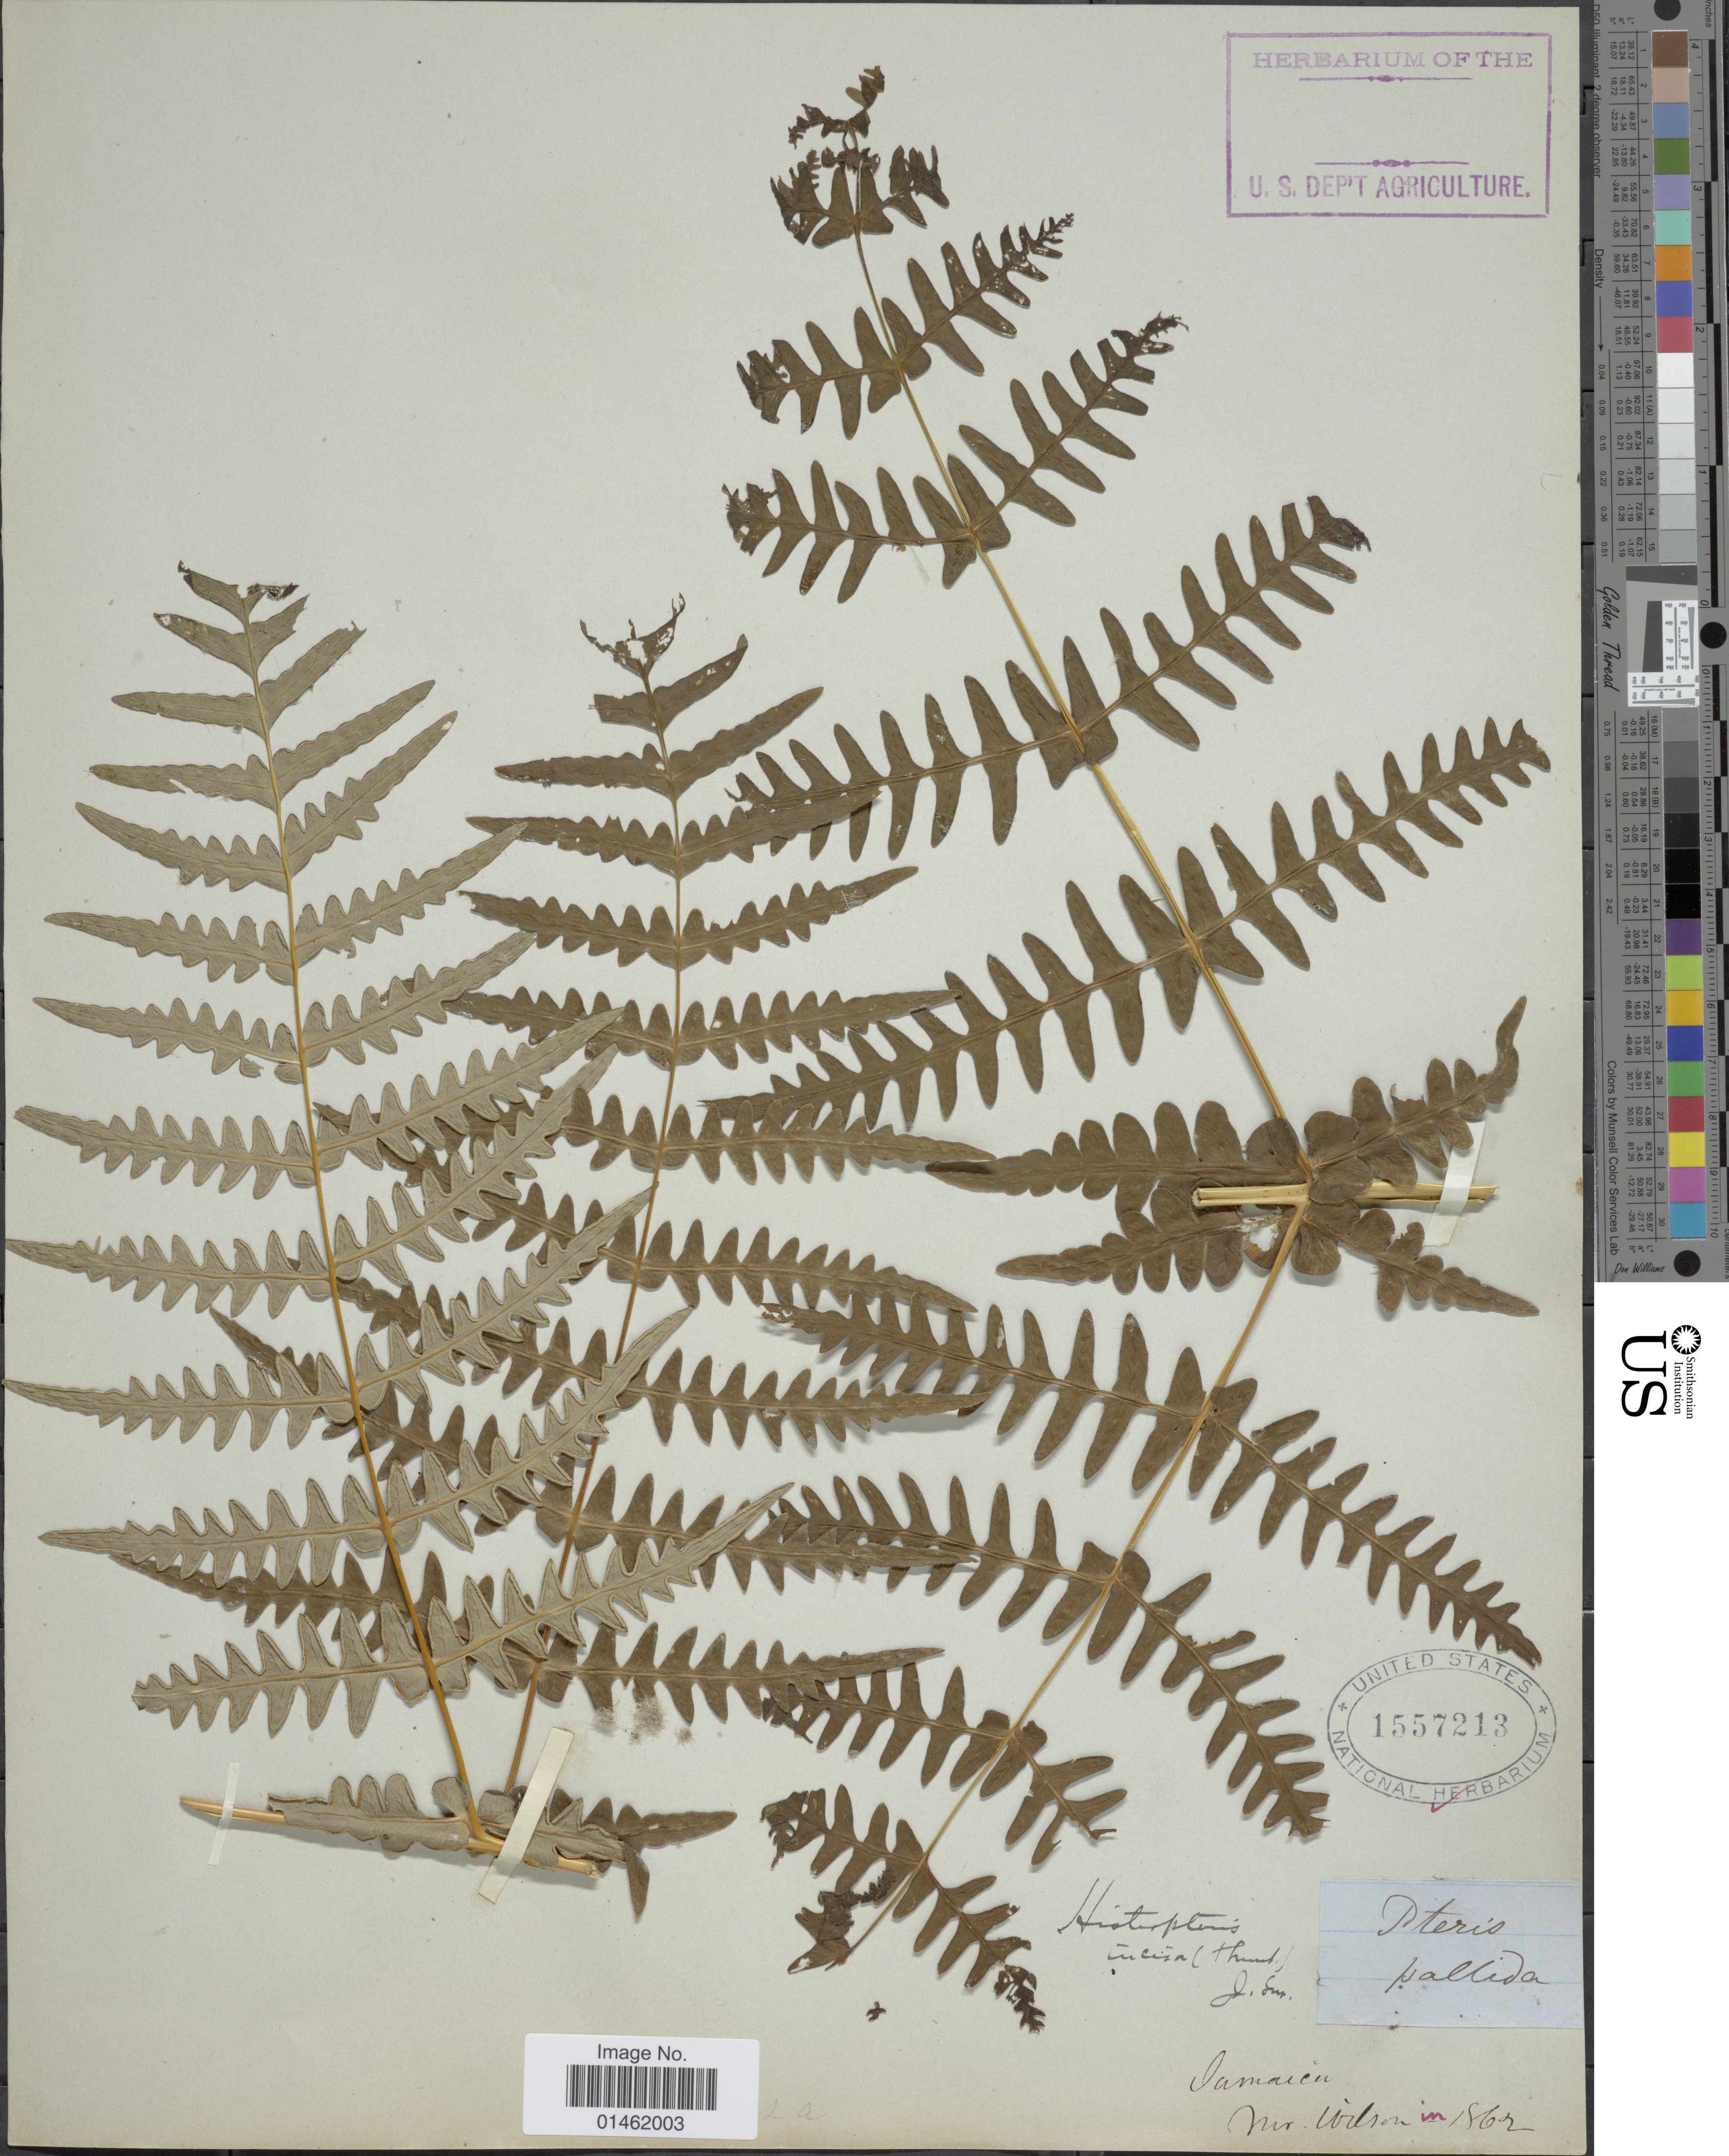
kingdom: Plantae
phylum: Tracheophyta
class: Polypodiopsida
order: Polypodiales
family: Dennstaedtiaceae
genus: Histiopteris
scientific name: Histiopteris incisa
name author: (Thunb.) J. Sm.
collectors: -- Wilson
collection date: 1862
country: Jamaica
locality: Jamaica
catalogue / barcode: US 1557213